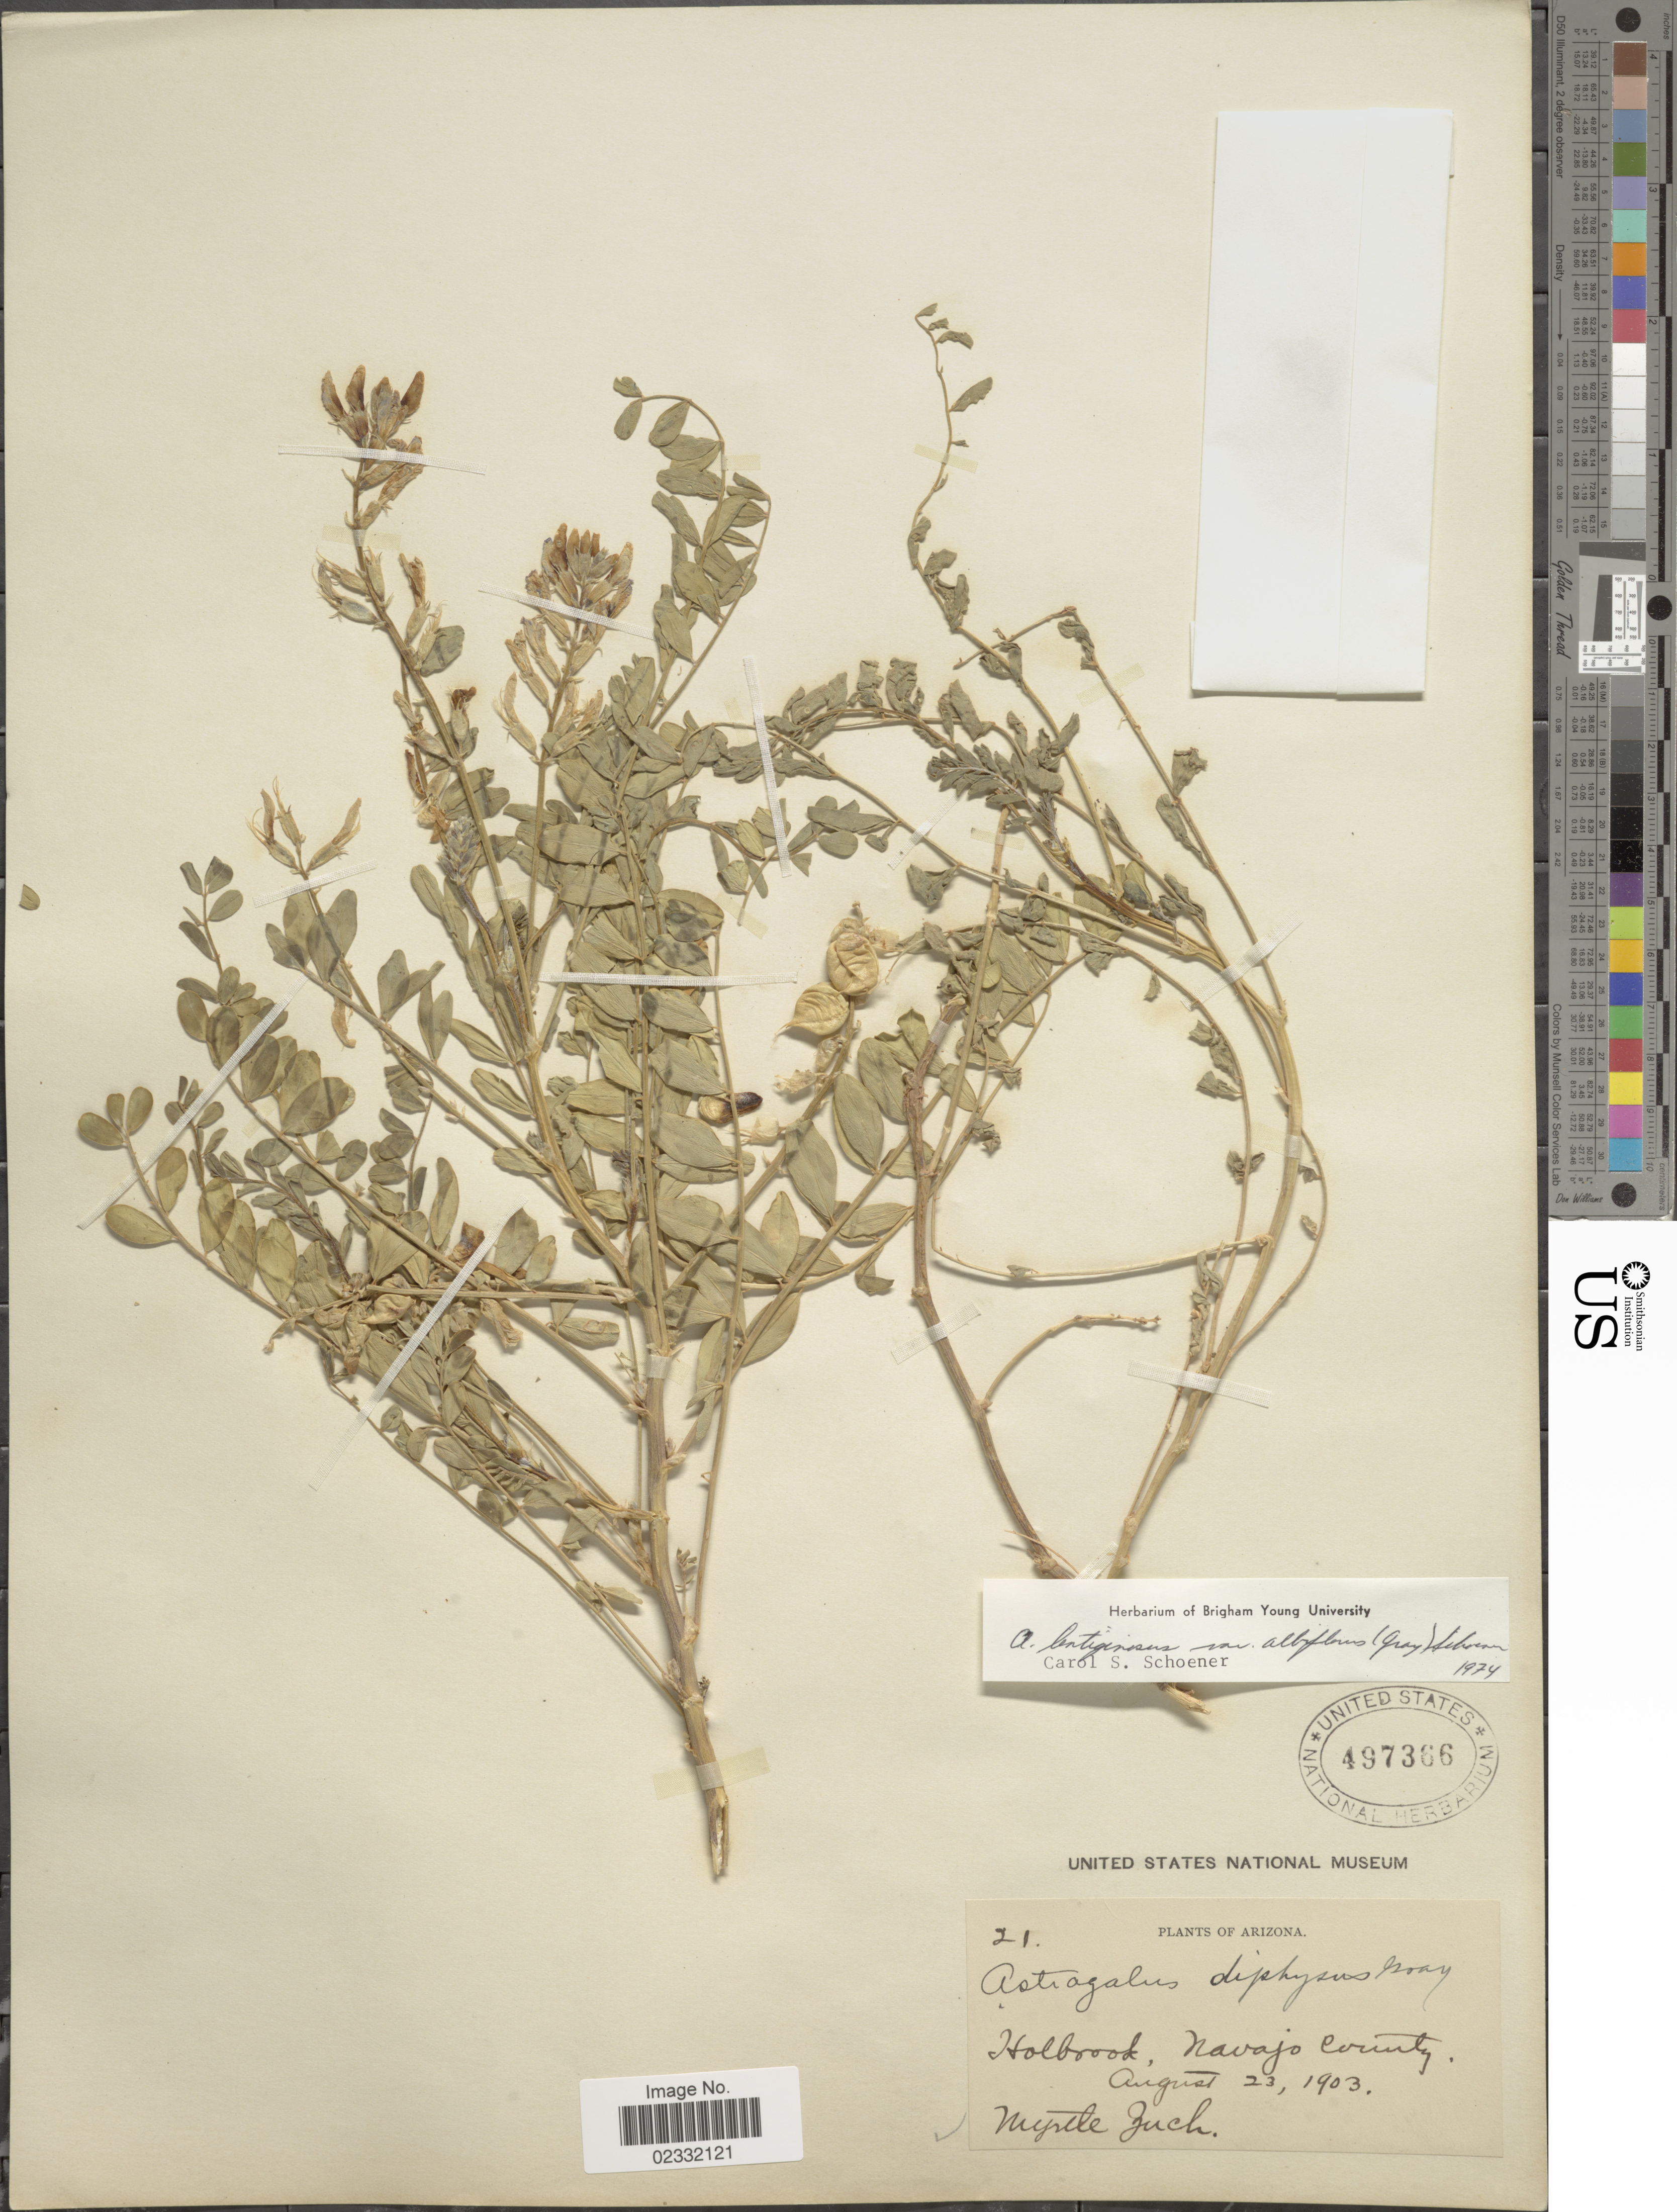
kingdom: Plantae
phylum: Tracheophyta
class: Magnoliopsida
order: Fabales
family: Fabaceae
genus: Astragalus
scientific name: Astragalus lentiginosus var. albiflorus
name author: (A. Gray) Schoener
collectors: M. Zuck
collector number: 21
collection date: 1903-08-23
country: United States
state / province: Arizona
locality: Holbrook, Navajo County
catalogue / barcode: US 497366